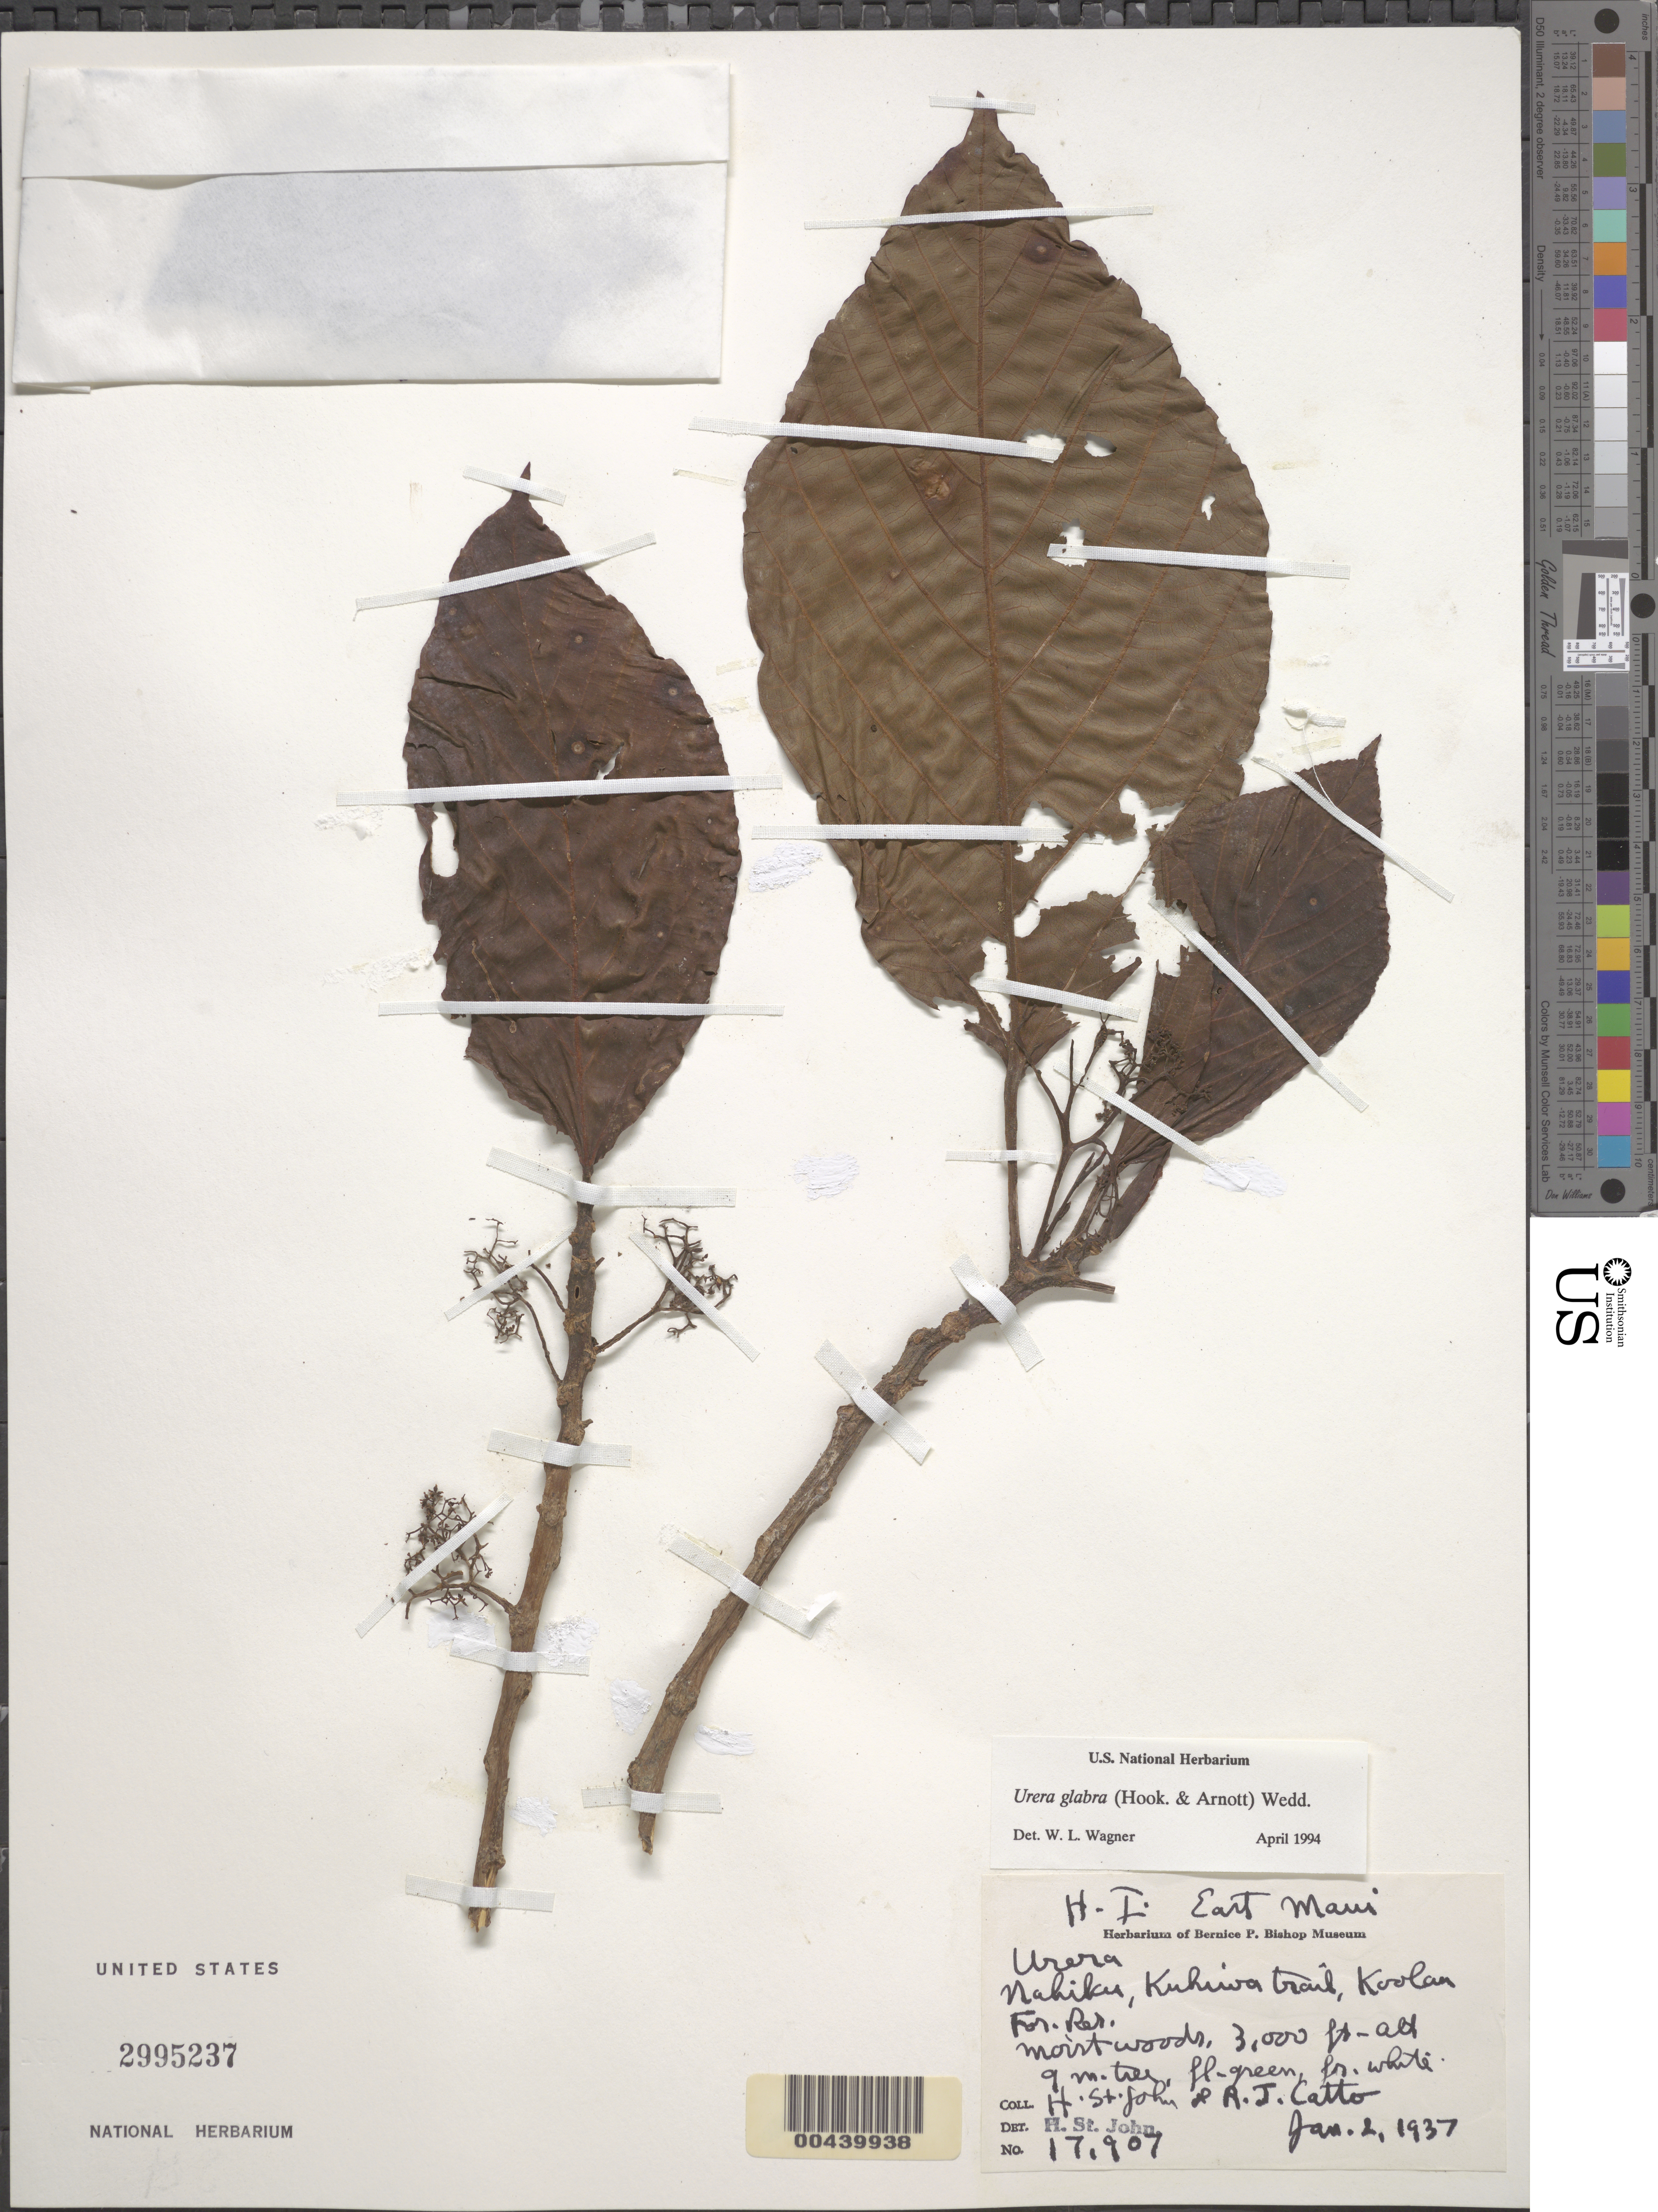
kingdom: Plantae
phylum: Tracheophyta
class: Magnoliopsida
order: Rosales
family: Urticaceae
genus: Touchardia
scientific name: Touchardia oahuensis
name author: T. Wells & A. K. Monro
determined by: Wagner, W. L., (BOT), Smithsonian Institution - National Museum of Natural History (UNITED STATES)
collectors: H. St. John & R. Catto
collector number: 17907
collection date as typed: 2 Jan 1937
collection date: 1937-01-02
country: United States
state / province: Hawaii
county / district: Maui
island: Maui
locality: Nahiku, Kuhiwa trail, Koolau Forest Reserve, E Maui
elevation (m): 914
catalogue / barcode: US 2995237